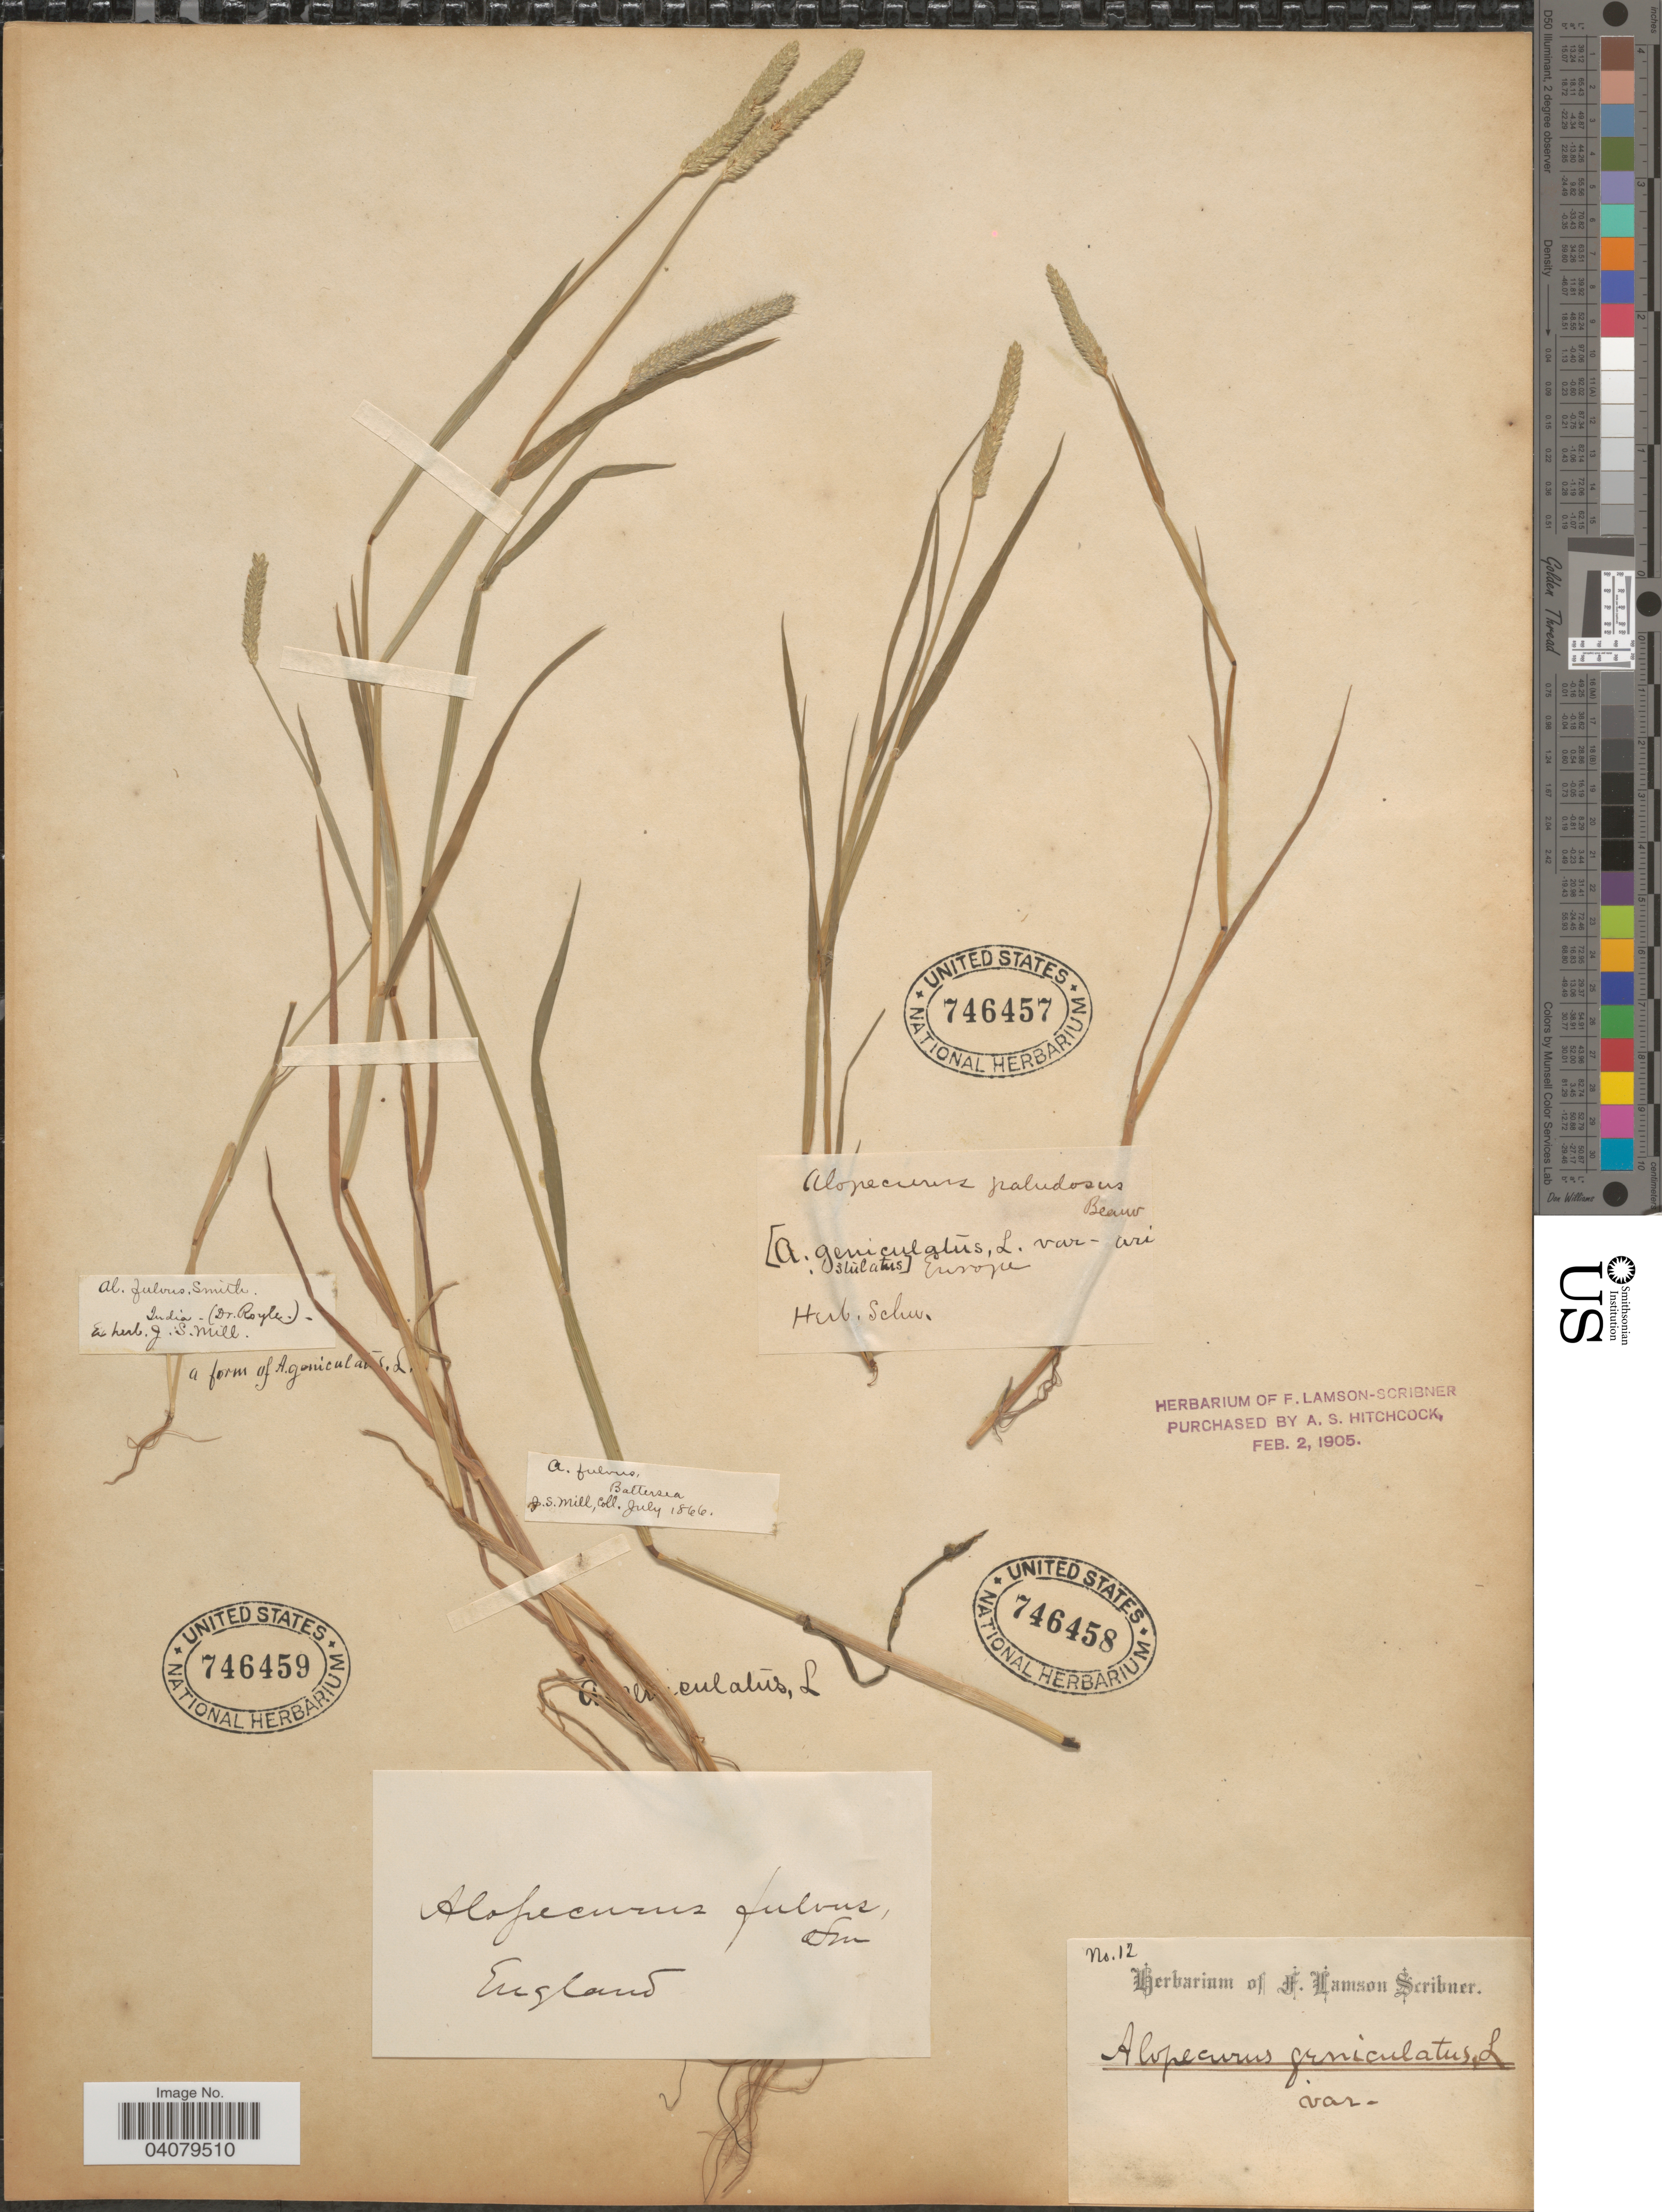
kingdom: Plantae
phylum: Tracheophyta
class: Liliopsida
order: Poales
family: Poaceae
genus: Alopecurus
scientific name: Alopecurus geniculatus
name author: L.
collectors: J. Mill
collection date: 1866-07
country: United Kingdom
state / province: England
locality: Battersea.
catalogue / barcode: US 746458-2